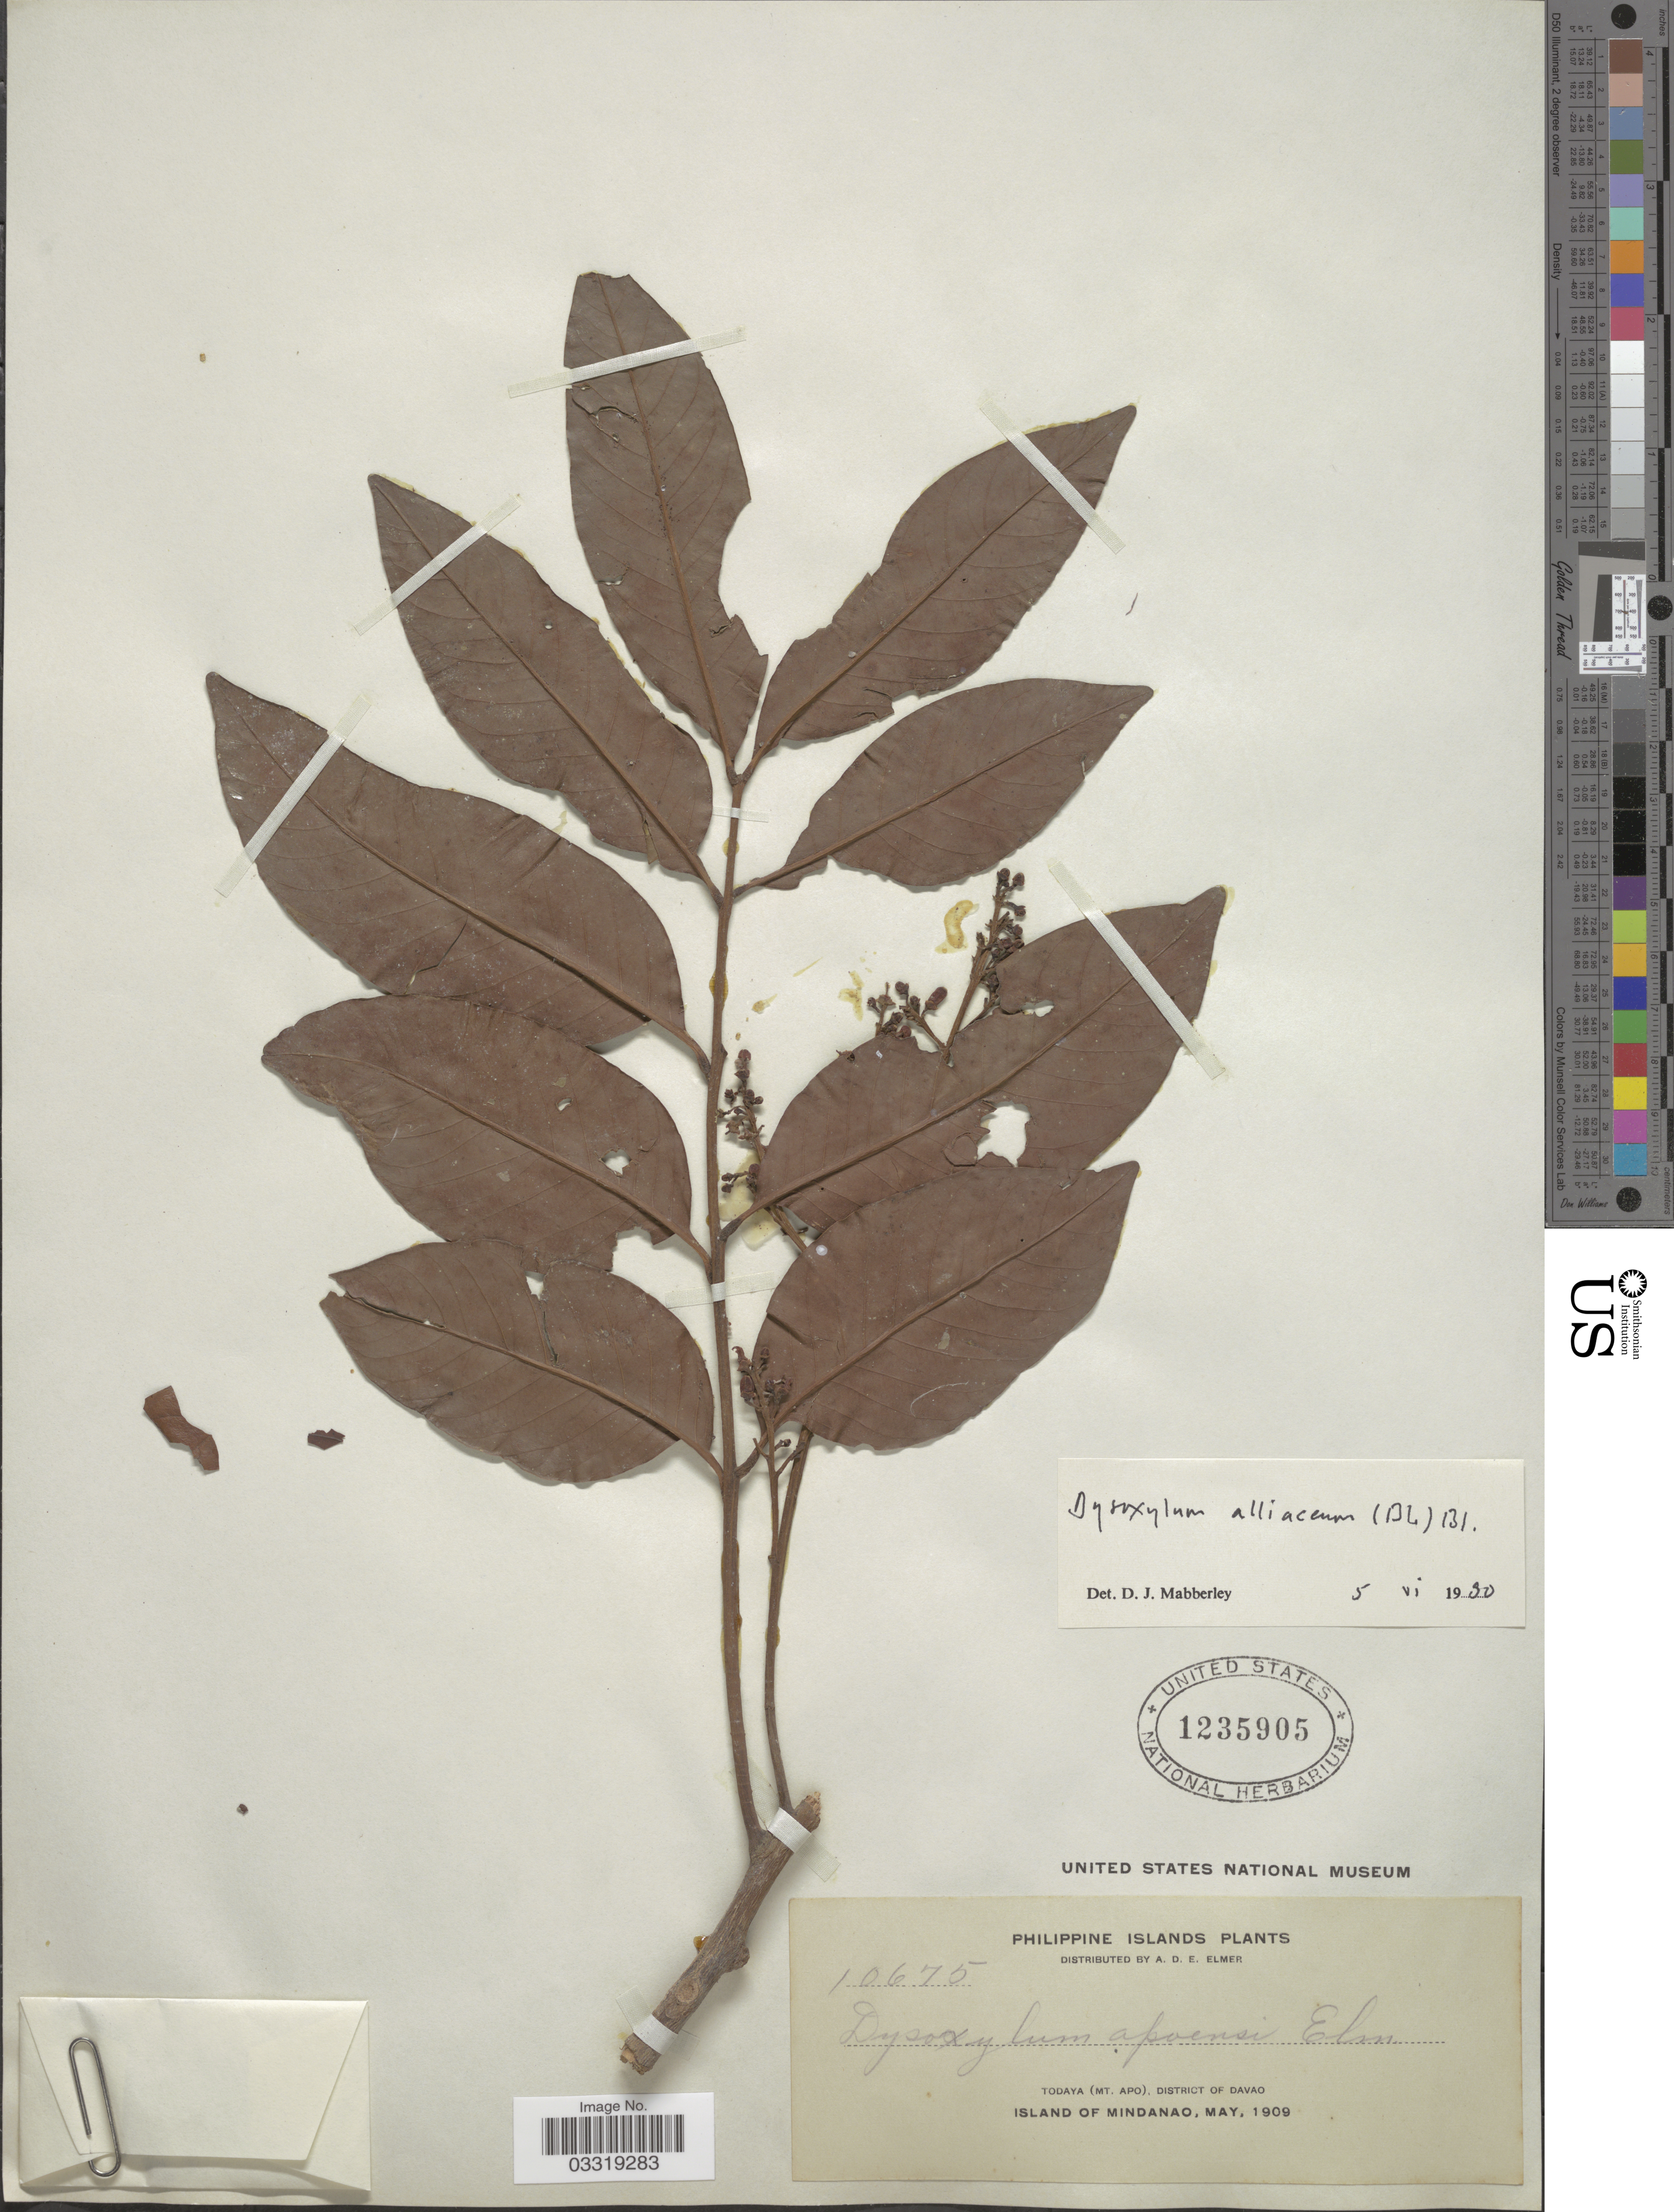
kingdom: Plantae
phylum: Tracheophyta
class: Magnoliopsida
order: Sapindales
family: Meliaceae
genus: Prasoxylon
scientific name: Prasoxylon alliaceum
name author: (Blume) M. Roem.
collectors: A. D. E. Elmer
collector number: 10675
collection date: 1909-05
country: Philippines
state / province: Davao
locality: Todaya (Mt. Apo), District of Davao. Island of Mindanao.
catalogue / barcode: US 1235905